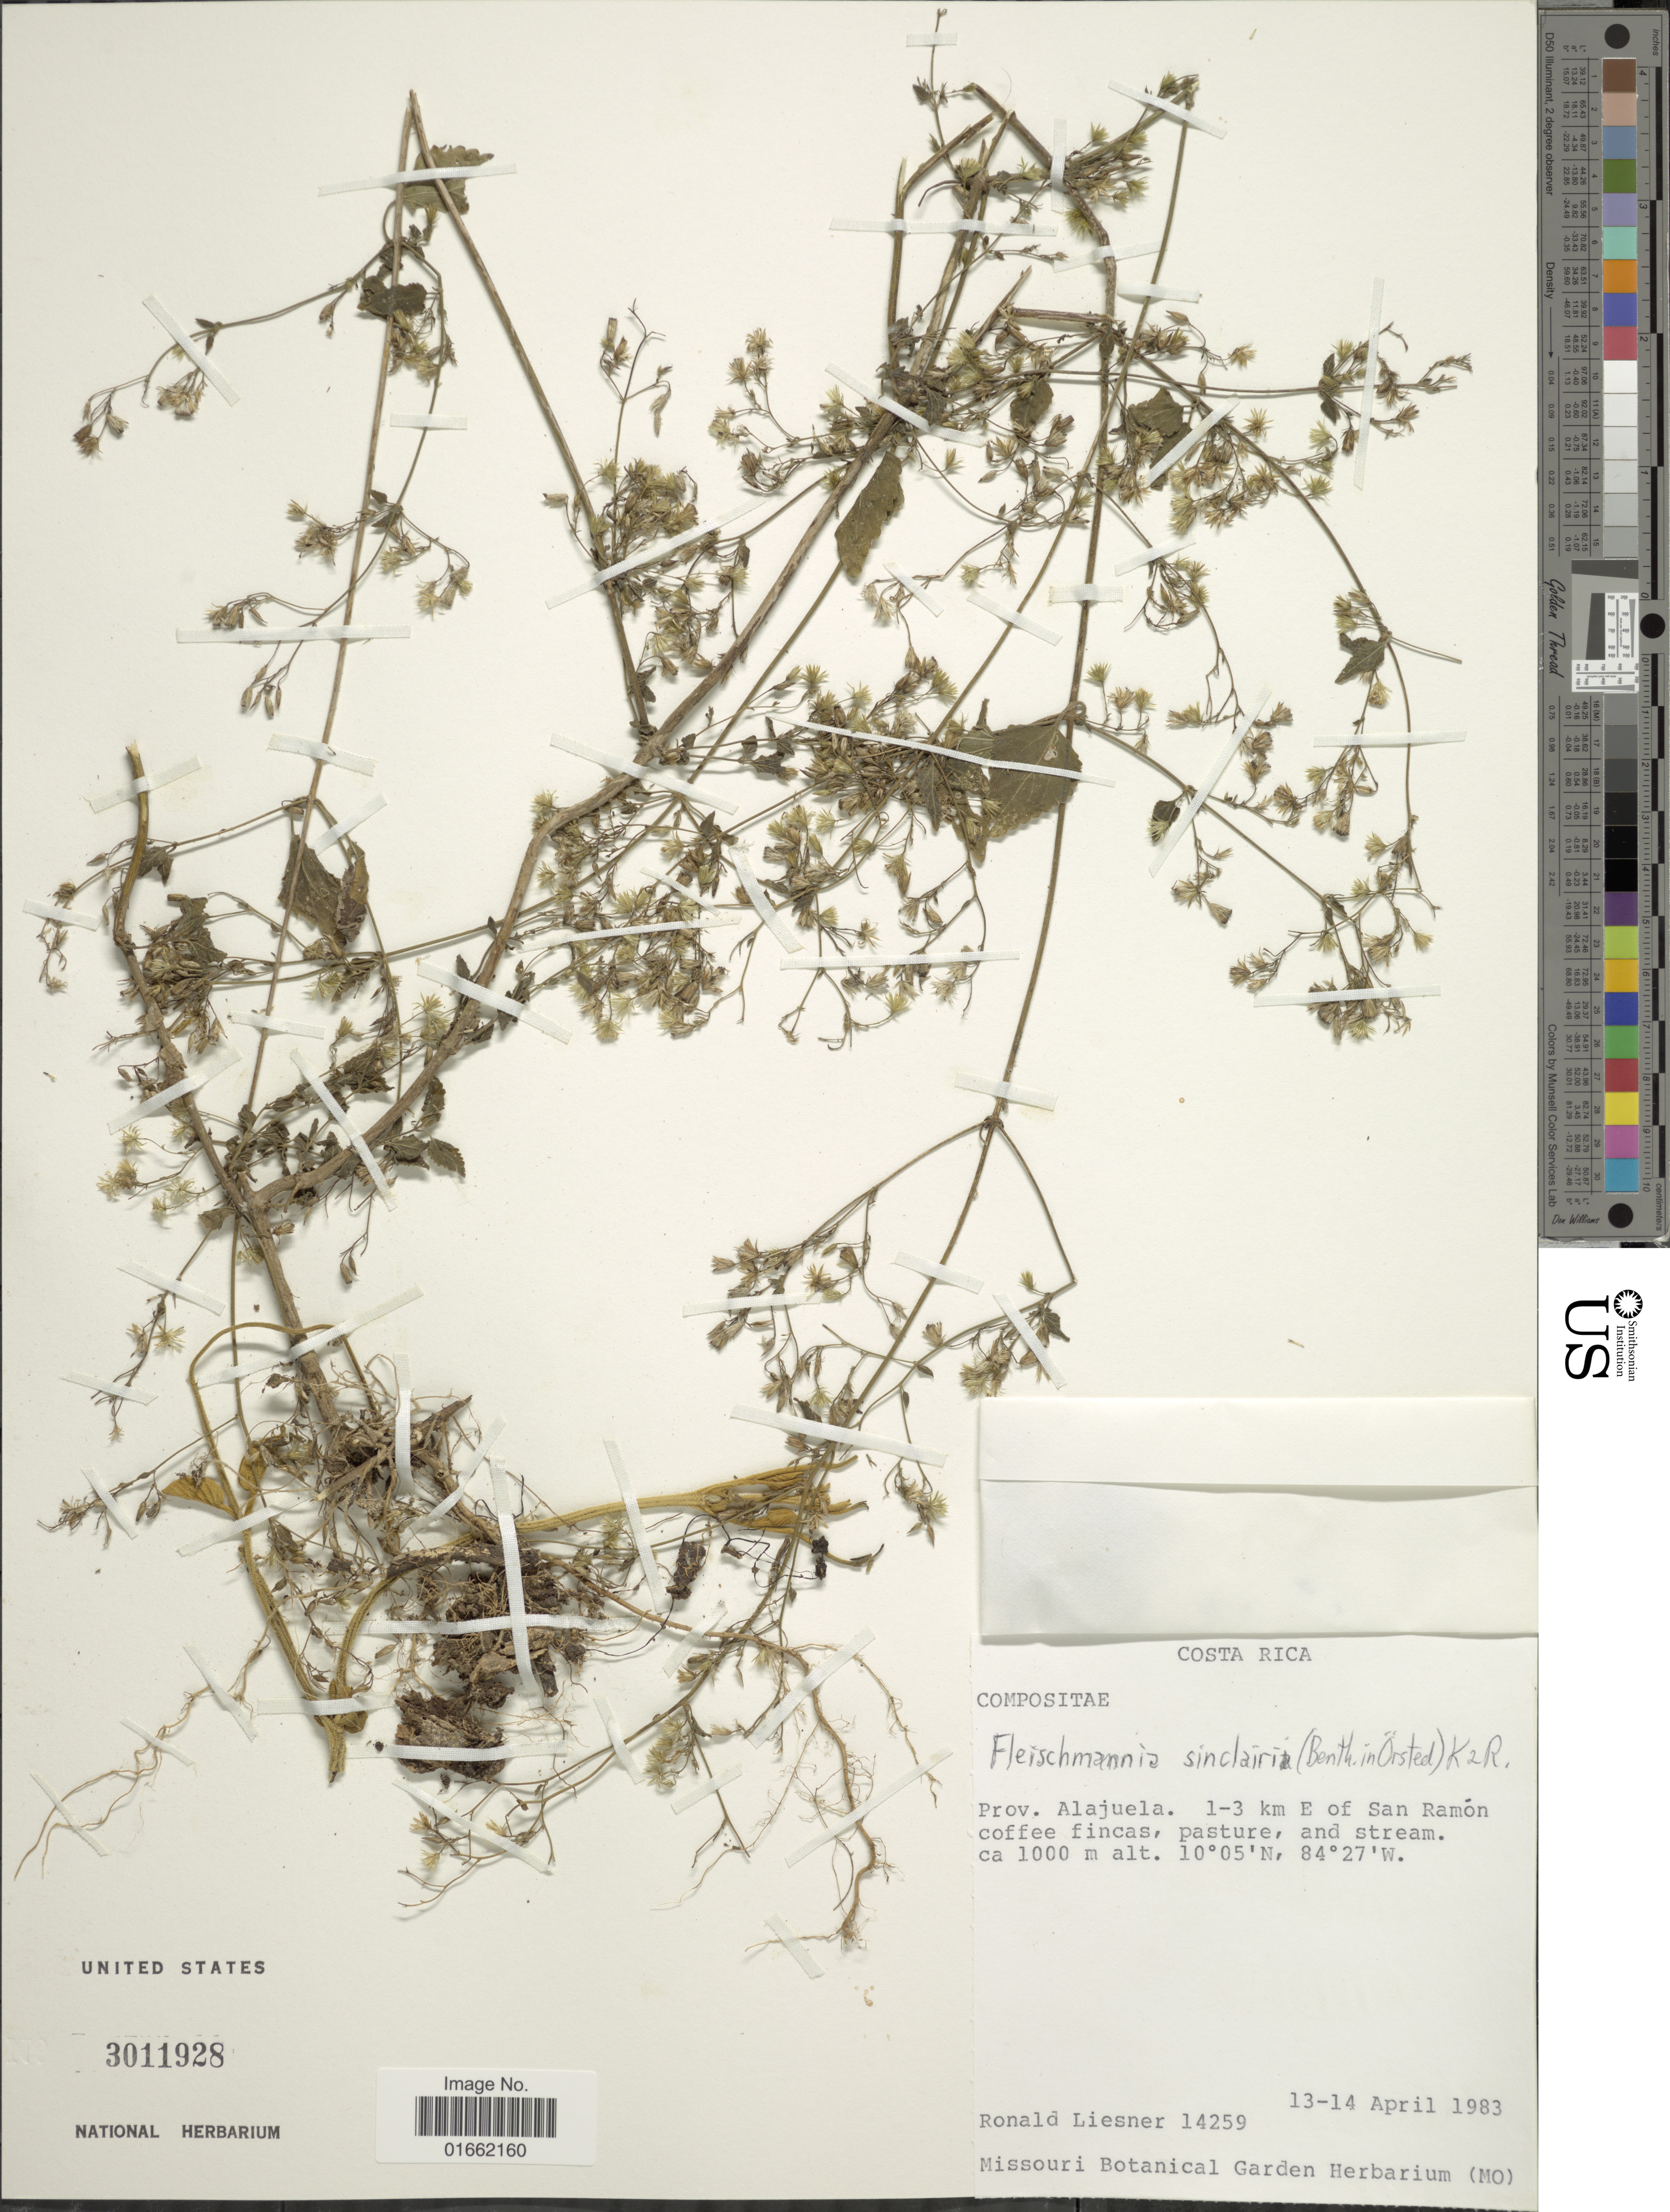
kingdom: Plantae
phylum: Tracheophyta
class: Magnoliopsida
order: Asterales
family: Asteraceae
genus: Fleischmannia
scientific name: Fleischmannia sinclairii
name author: (Benth. ex Oerst.) R.M. King & H. Rob.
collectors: R. L. Liesner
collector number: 14259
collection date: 1983-04-13/1983-04-14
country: Costa Rica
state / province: Alajuela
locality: Prov. Alajuela. 1-3 km E of San Ramón cofee fincas, pasture, and stream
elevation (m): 1000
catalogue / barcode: US 3011928